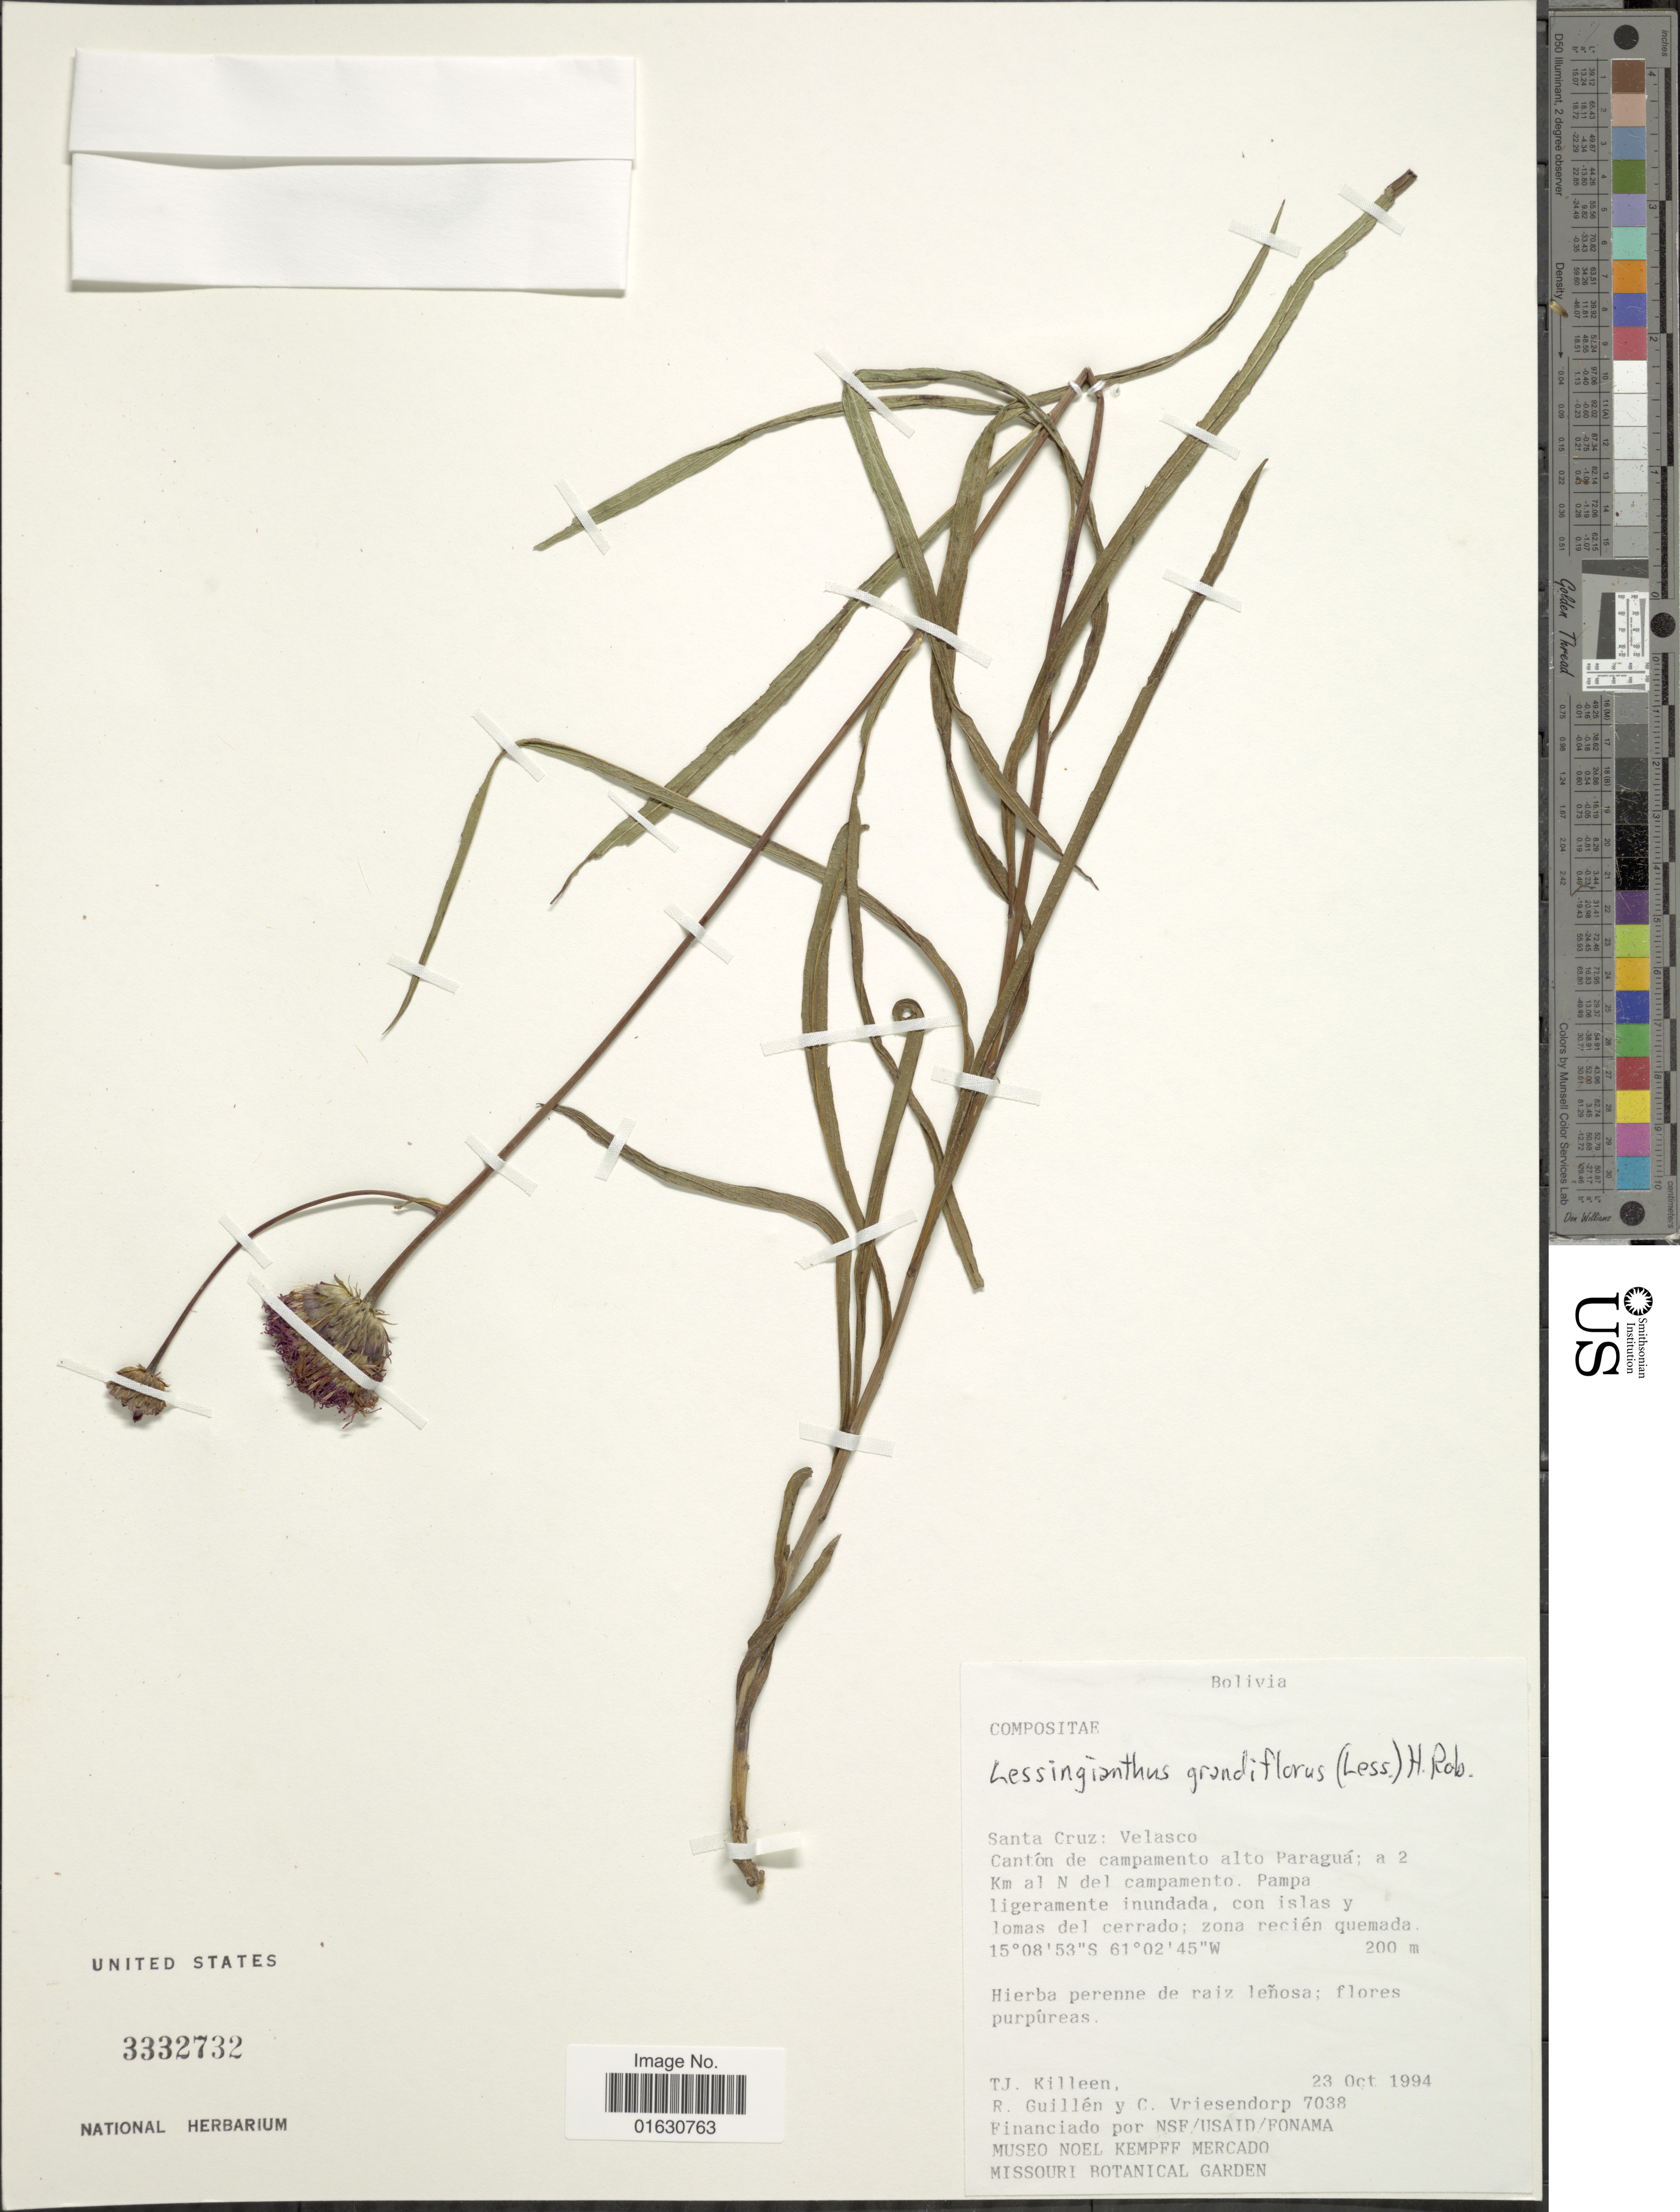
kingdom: Plantae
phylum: Tracheophyta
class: Magnoliopsida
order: Asterales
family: Asteraceae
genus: Lessingianthus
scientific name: Lessingianthus grandiflorus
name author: (Less.) H. Rob.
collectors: T. J. Killeen, R. Guillen & C. Vriesendorp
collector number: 7038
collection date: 1994-10-23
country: Bolivia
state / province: Santa Cruz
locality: Velasco, Cantón de campamento alto Paraguá; a 2 Km al N del campamento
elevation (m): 200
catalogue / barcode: US 3332732